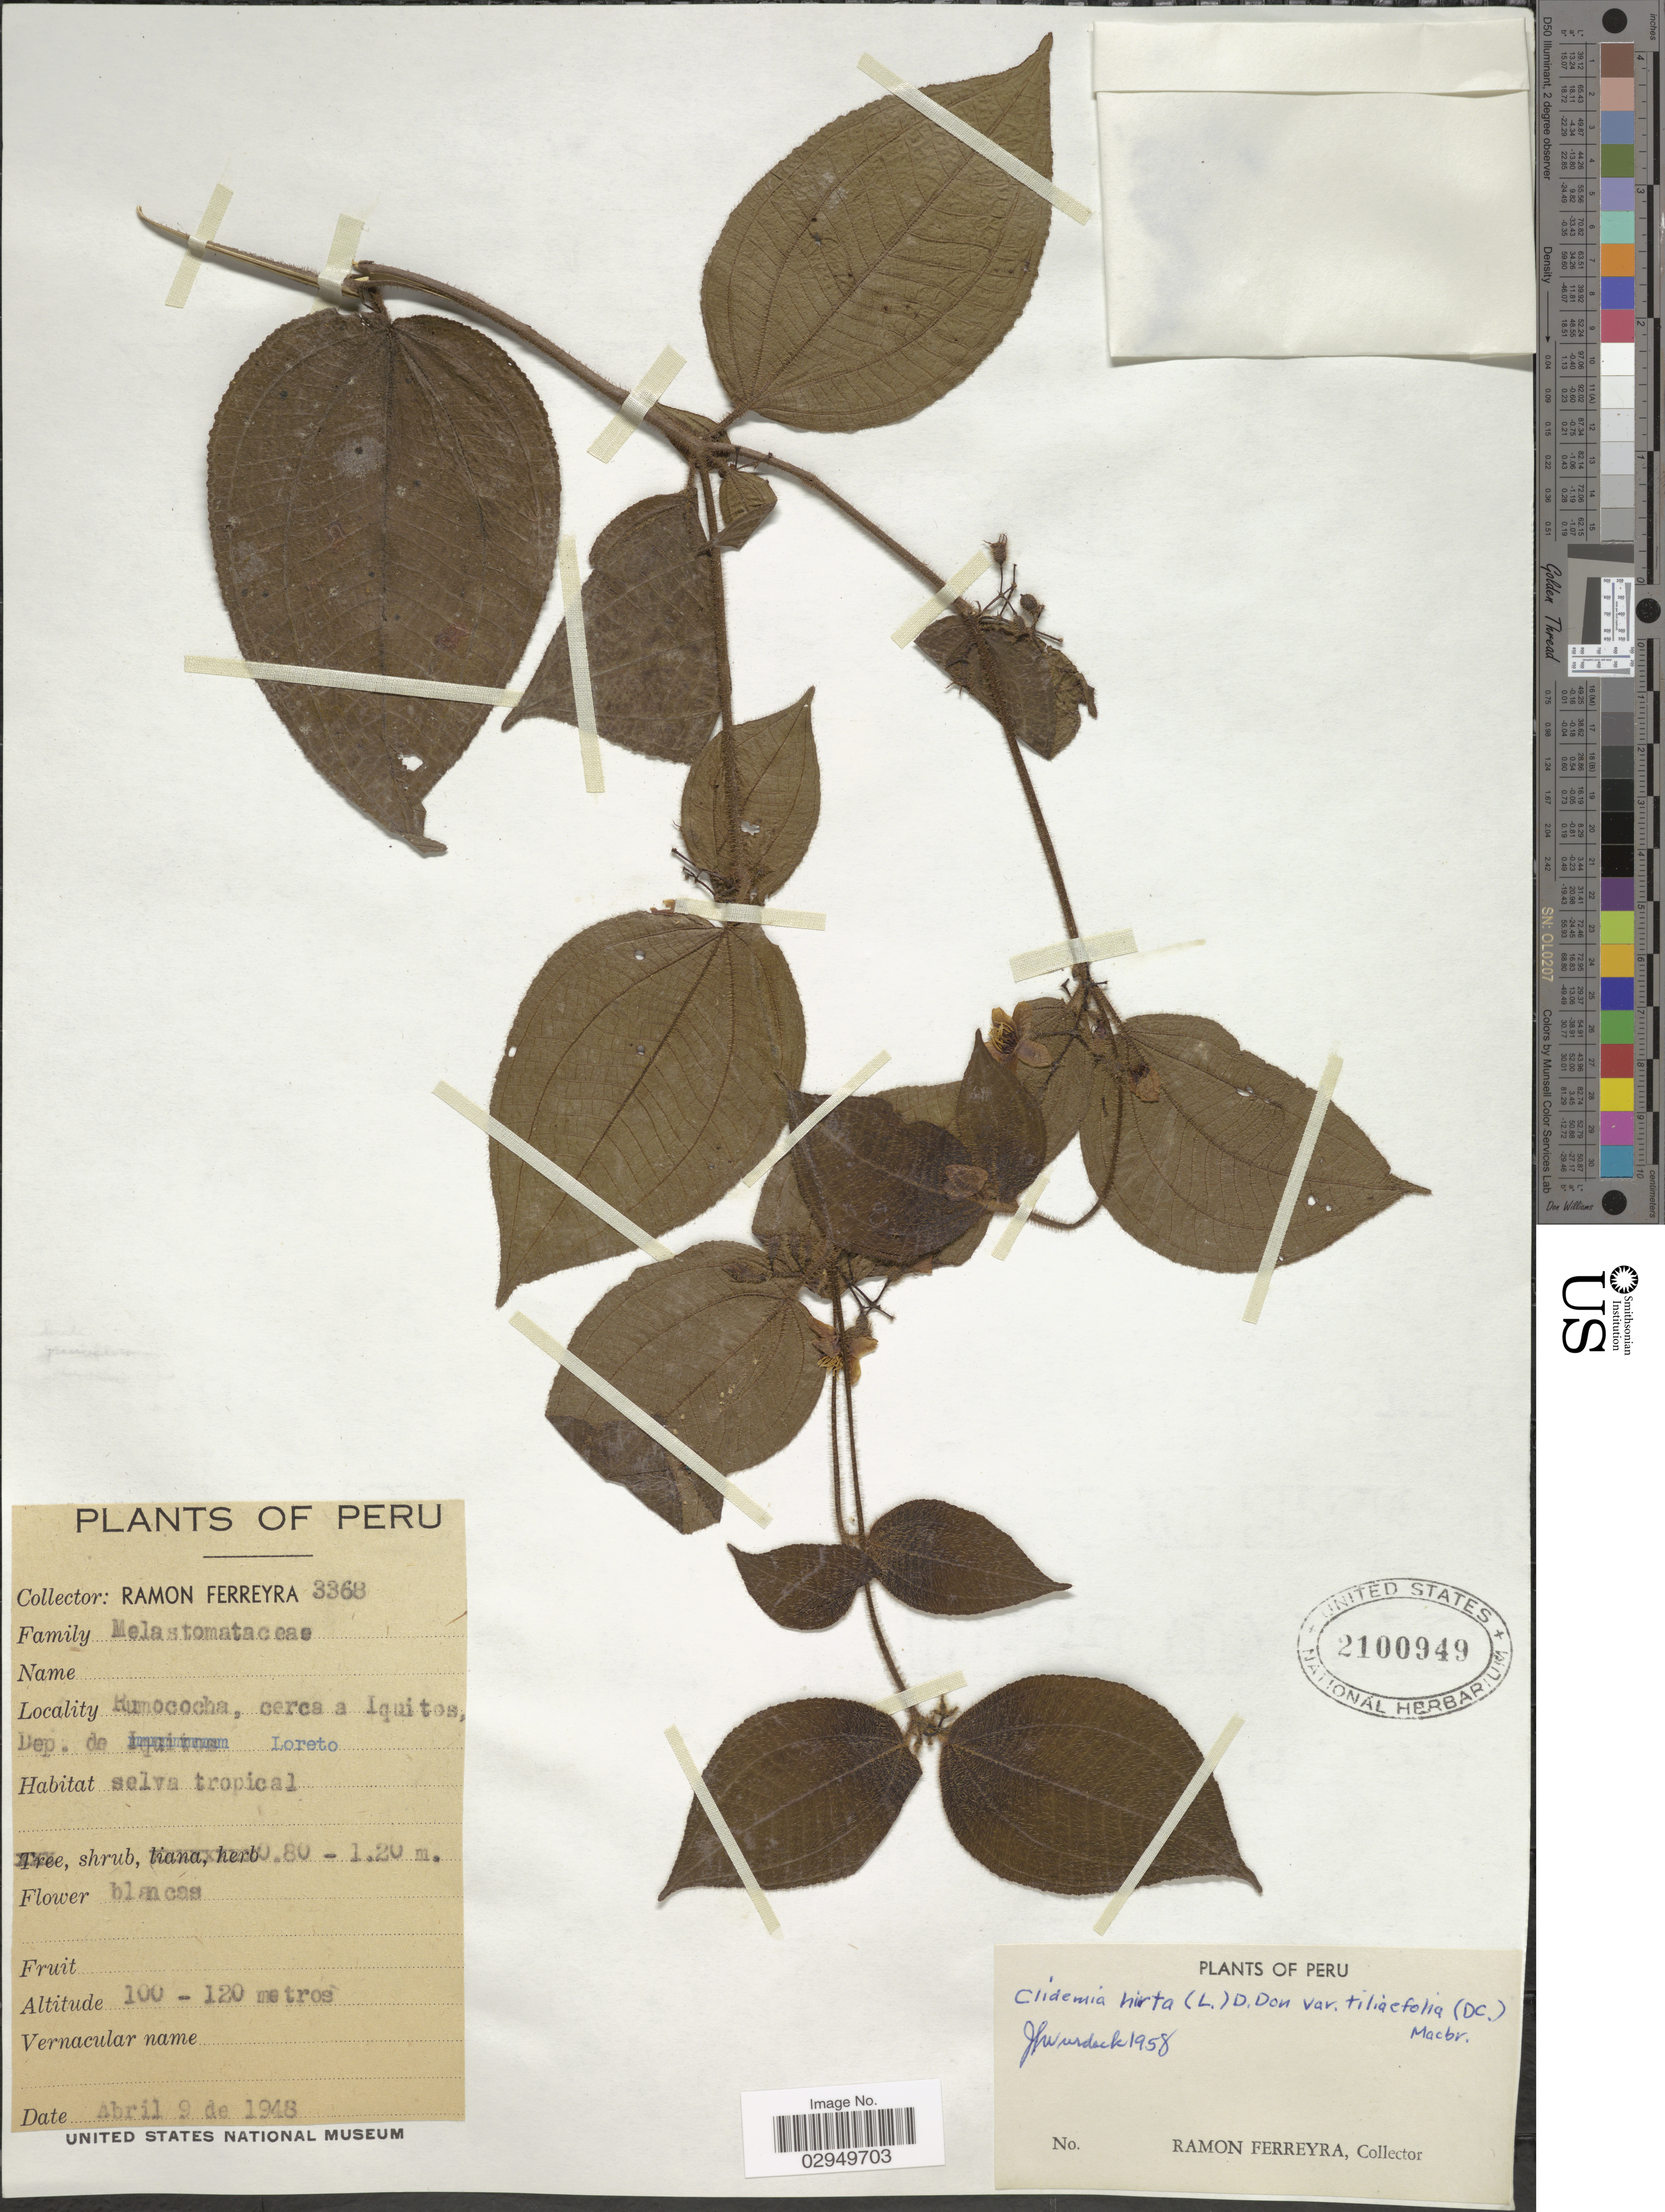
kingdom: Plantae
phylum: Tracheophyta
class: Magnoliopsida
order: Myrtales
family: Melastomataceae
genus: Clidemia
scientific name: Clidemia hirta var. tiliifolia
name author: (DC.) J.F. Macbr.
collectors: R. A. Ferreyra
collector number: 3368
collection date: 1948-04-09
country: Peru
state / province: Loreto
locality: Rumococha, cerca a Iquitos. Dep. de Loreto.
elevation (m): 100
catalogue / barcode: US 2100949